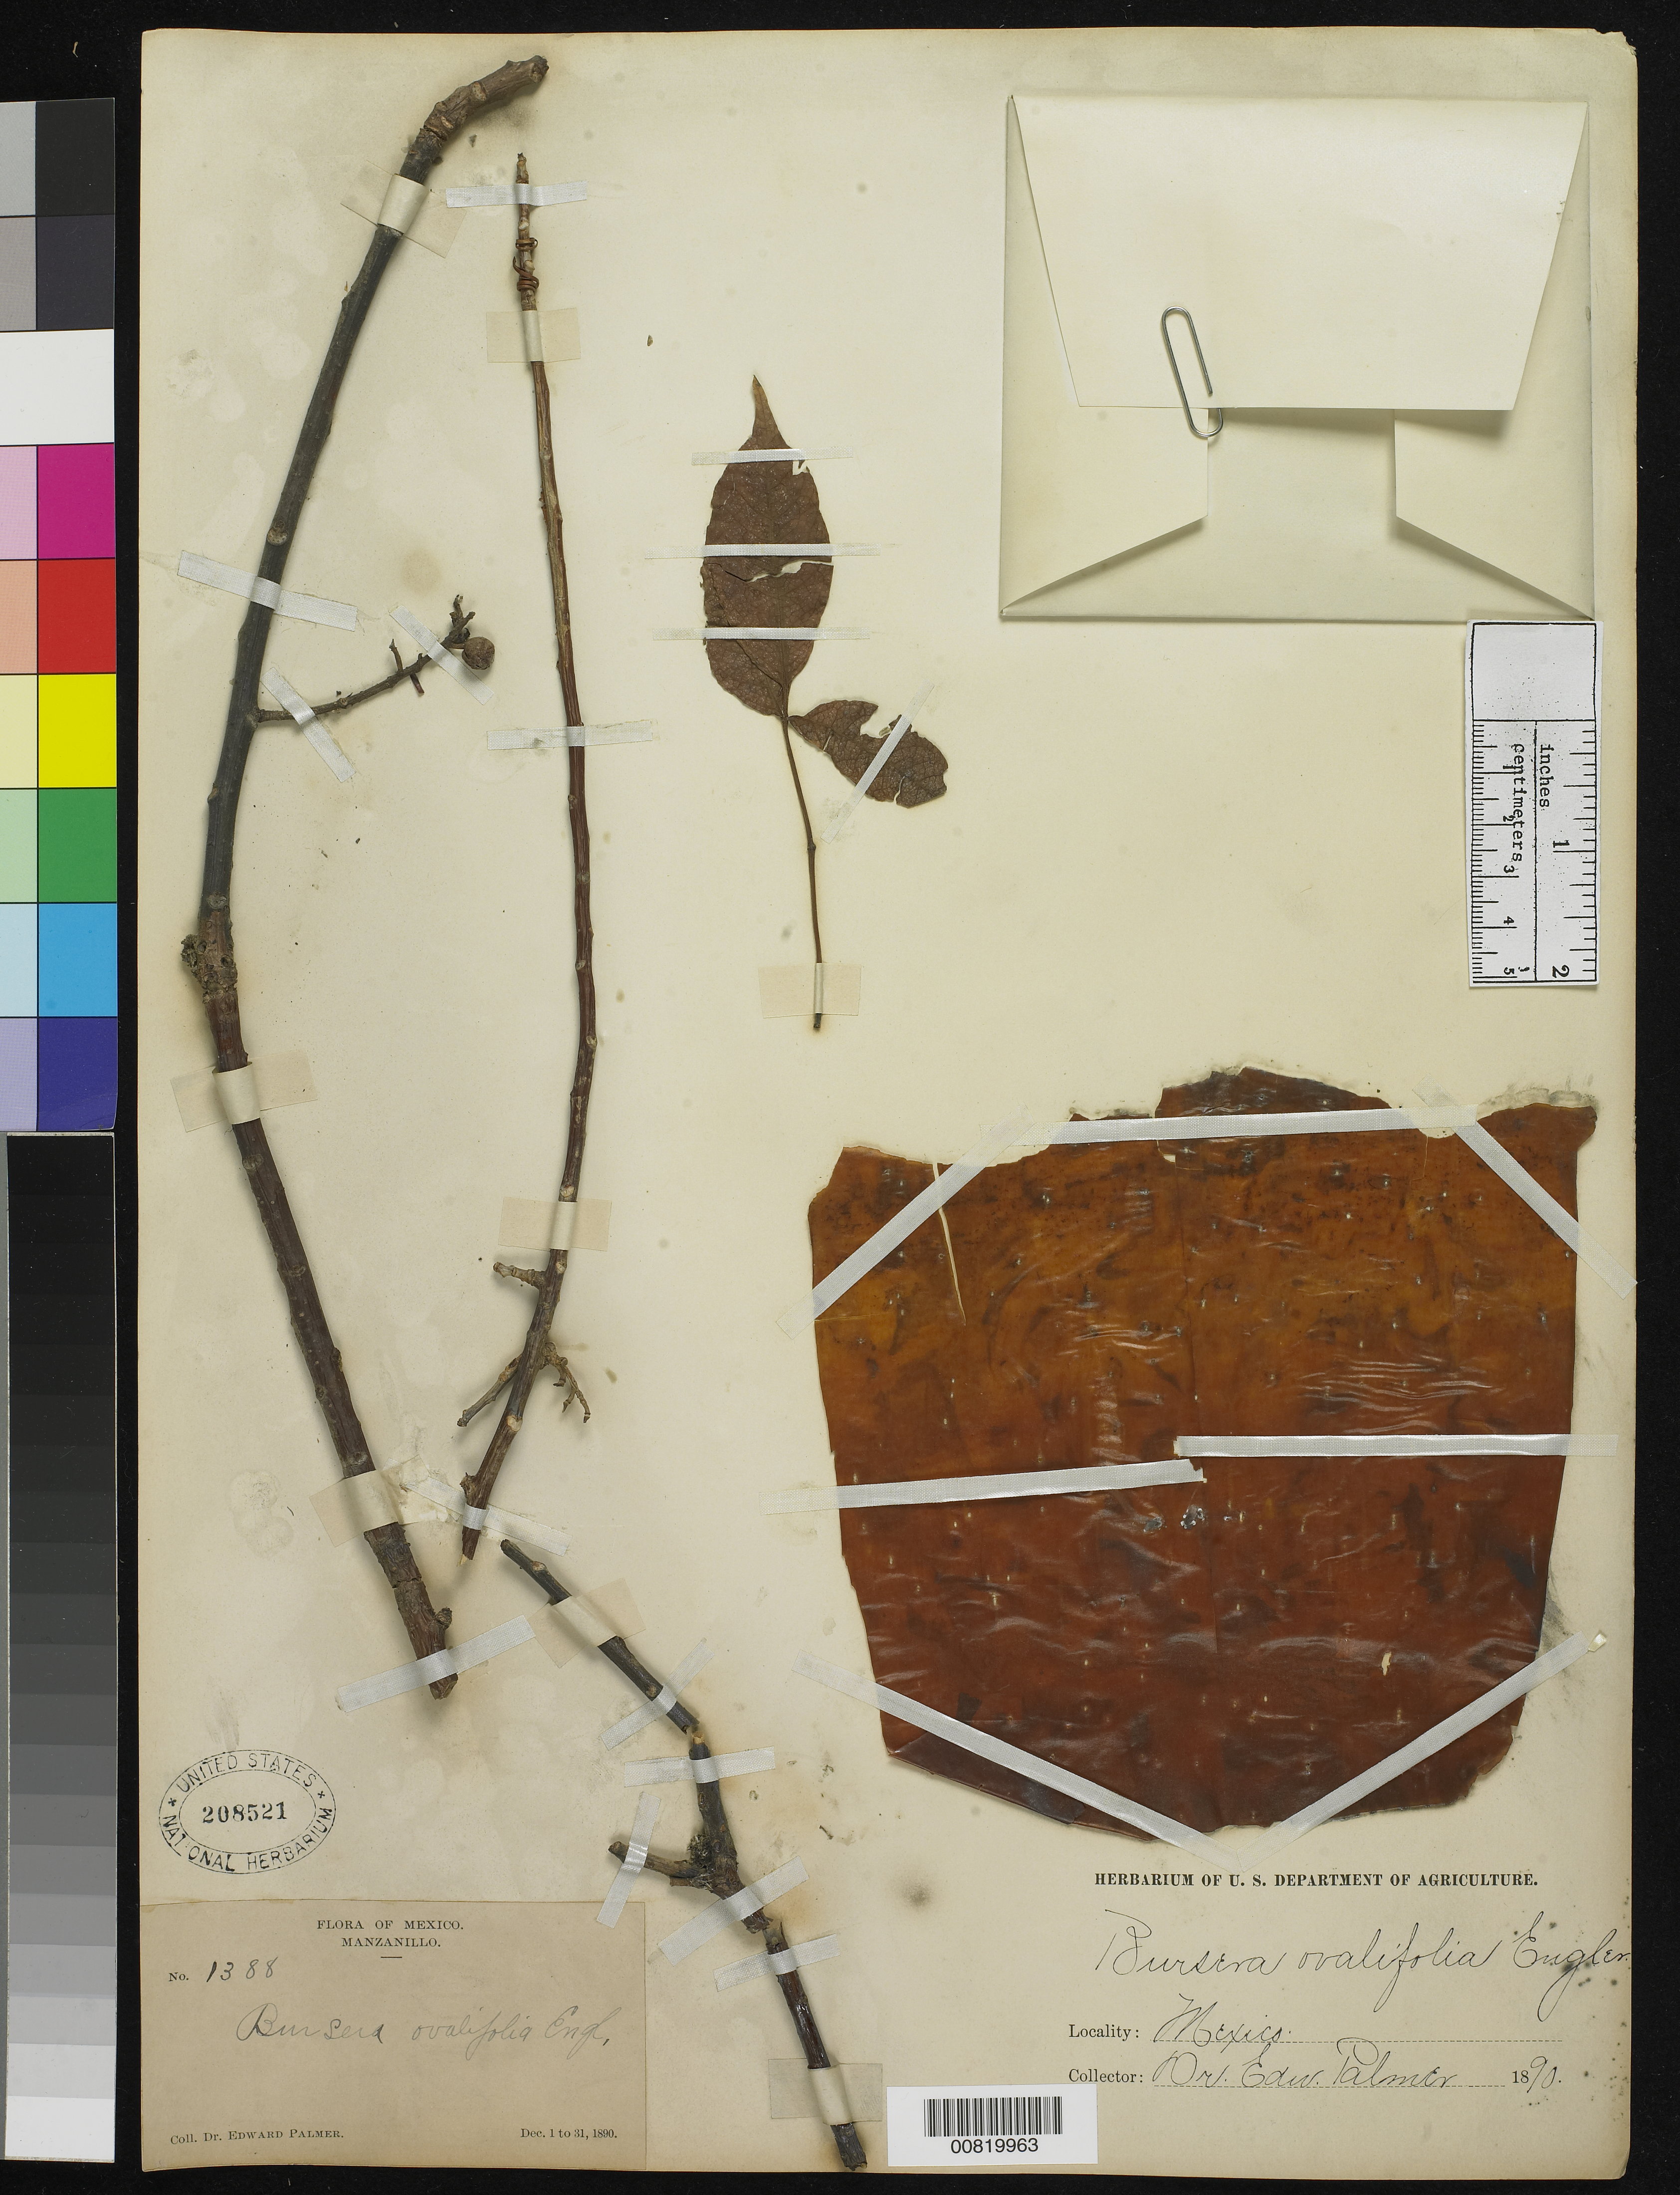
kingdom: Plantae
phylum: Tracheophyta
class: Magnoliopsida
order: Sapindales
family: Burseraceae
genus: Bursera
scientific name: Bursera ovalifolia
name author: (Schltdl.) Engl.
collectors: E. Palmer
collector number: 1388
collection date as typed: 01 Dec 1890 to 31 Dec 1890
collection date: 1890-12-01/1890-12-31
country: Mexico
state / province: Colima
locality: Manzanillo, Colima.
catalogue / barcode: US 208521